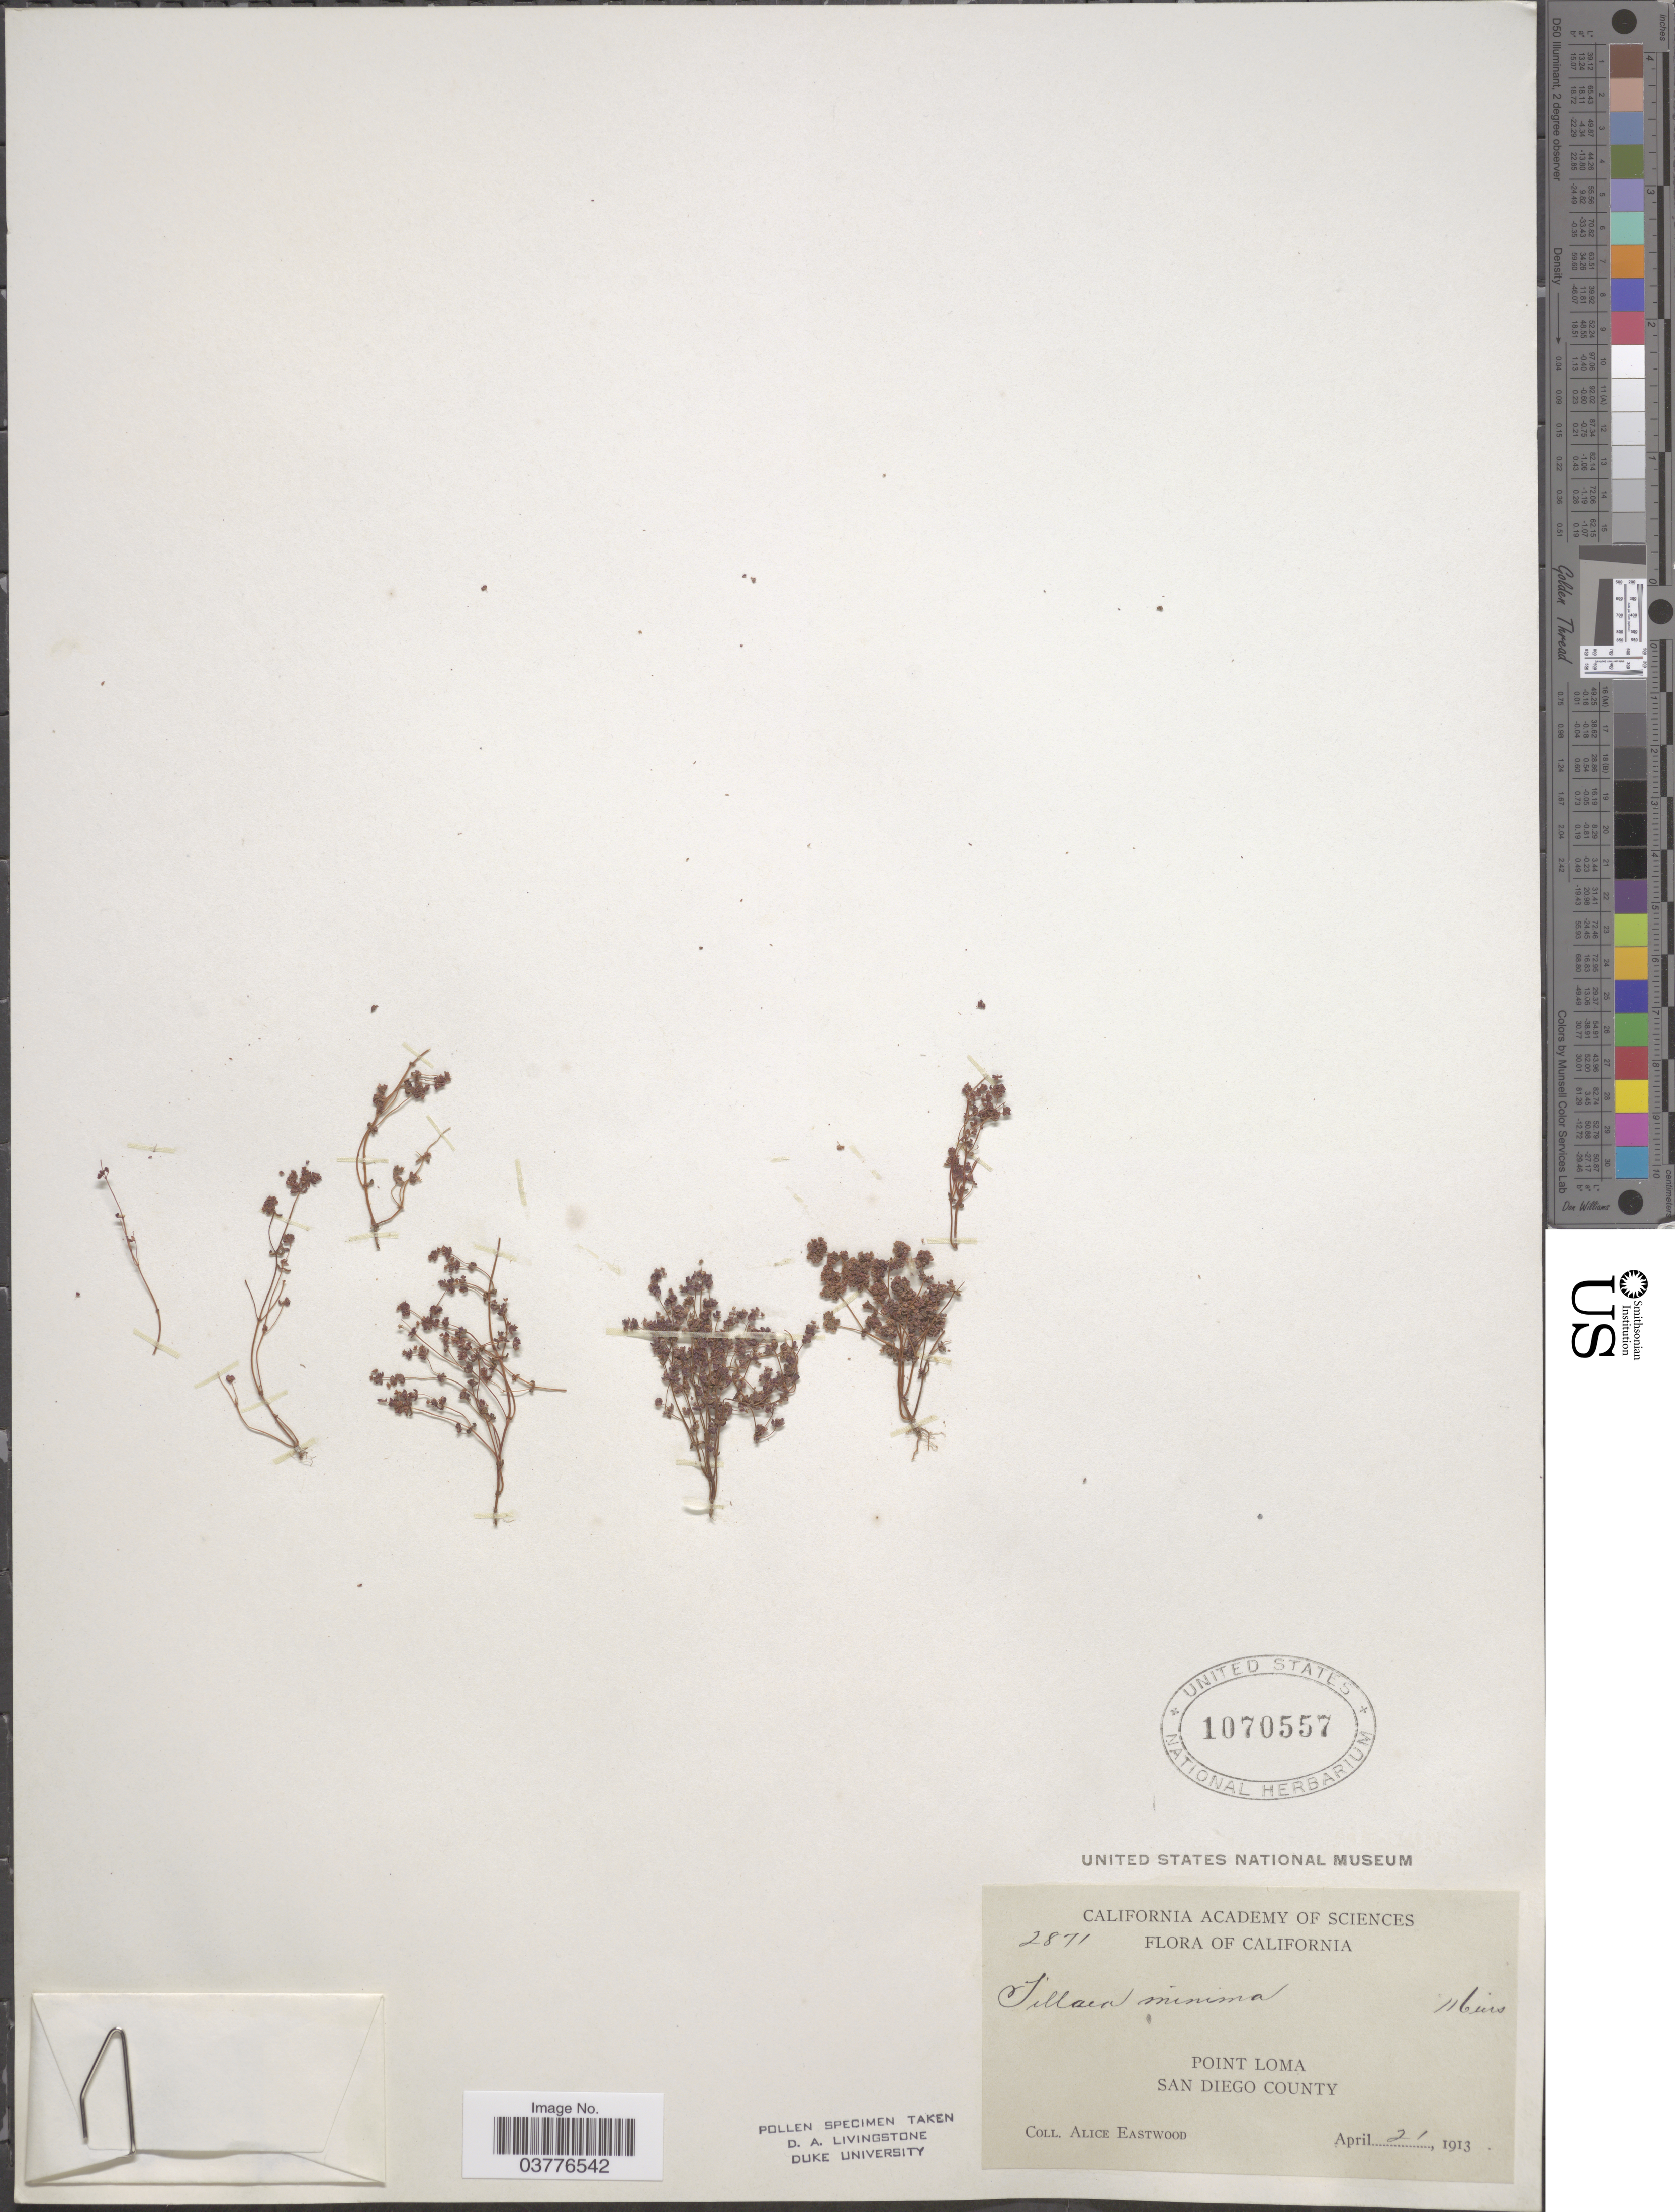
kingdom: Plantae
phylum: Tracheophyta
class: Magnoliopsida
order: Saxifragales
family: Crassulaceae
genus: Crassula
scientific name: Crassula connata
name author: (Ruiz & Pav.) A. Berger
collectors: A. Eastwood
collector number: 2871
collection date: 1913-04-21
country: United States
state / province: California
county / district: San Diego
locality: Point Loma. San Diego County.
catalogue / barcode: US 1070557